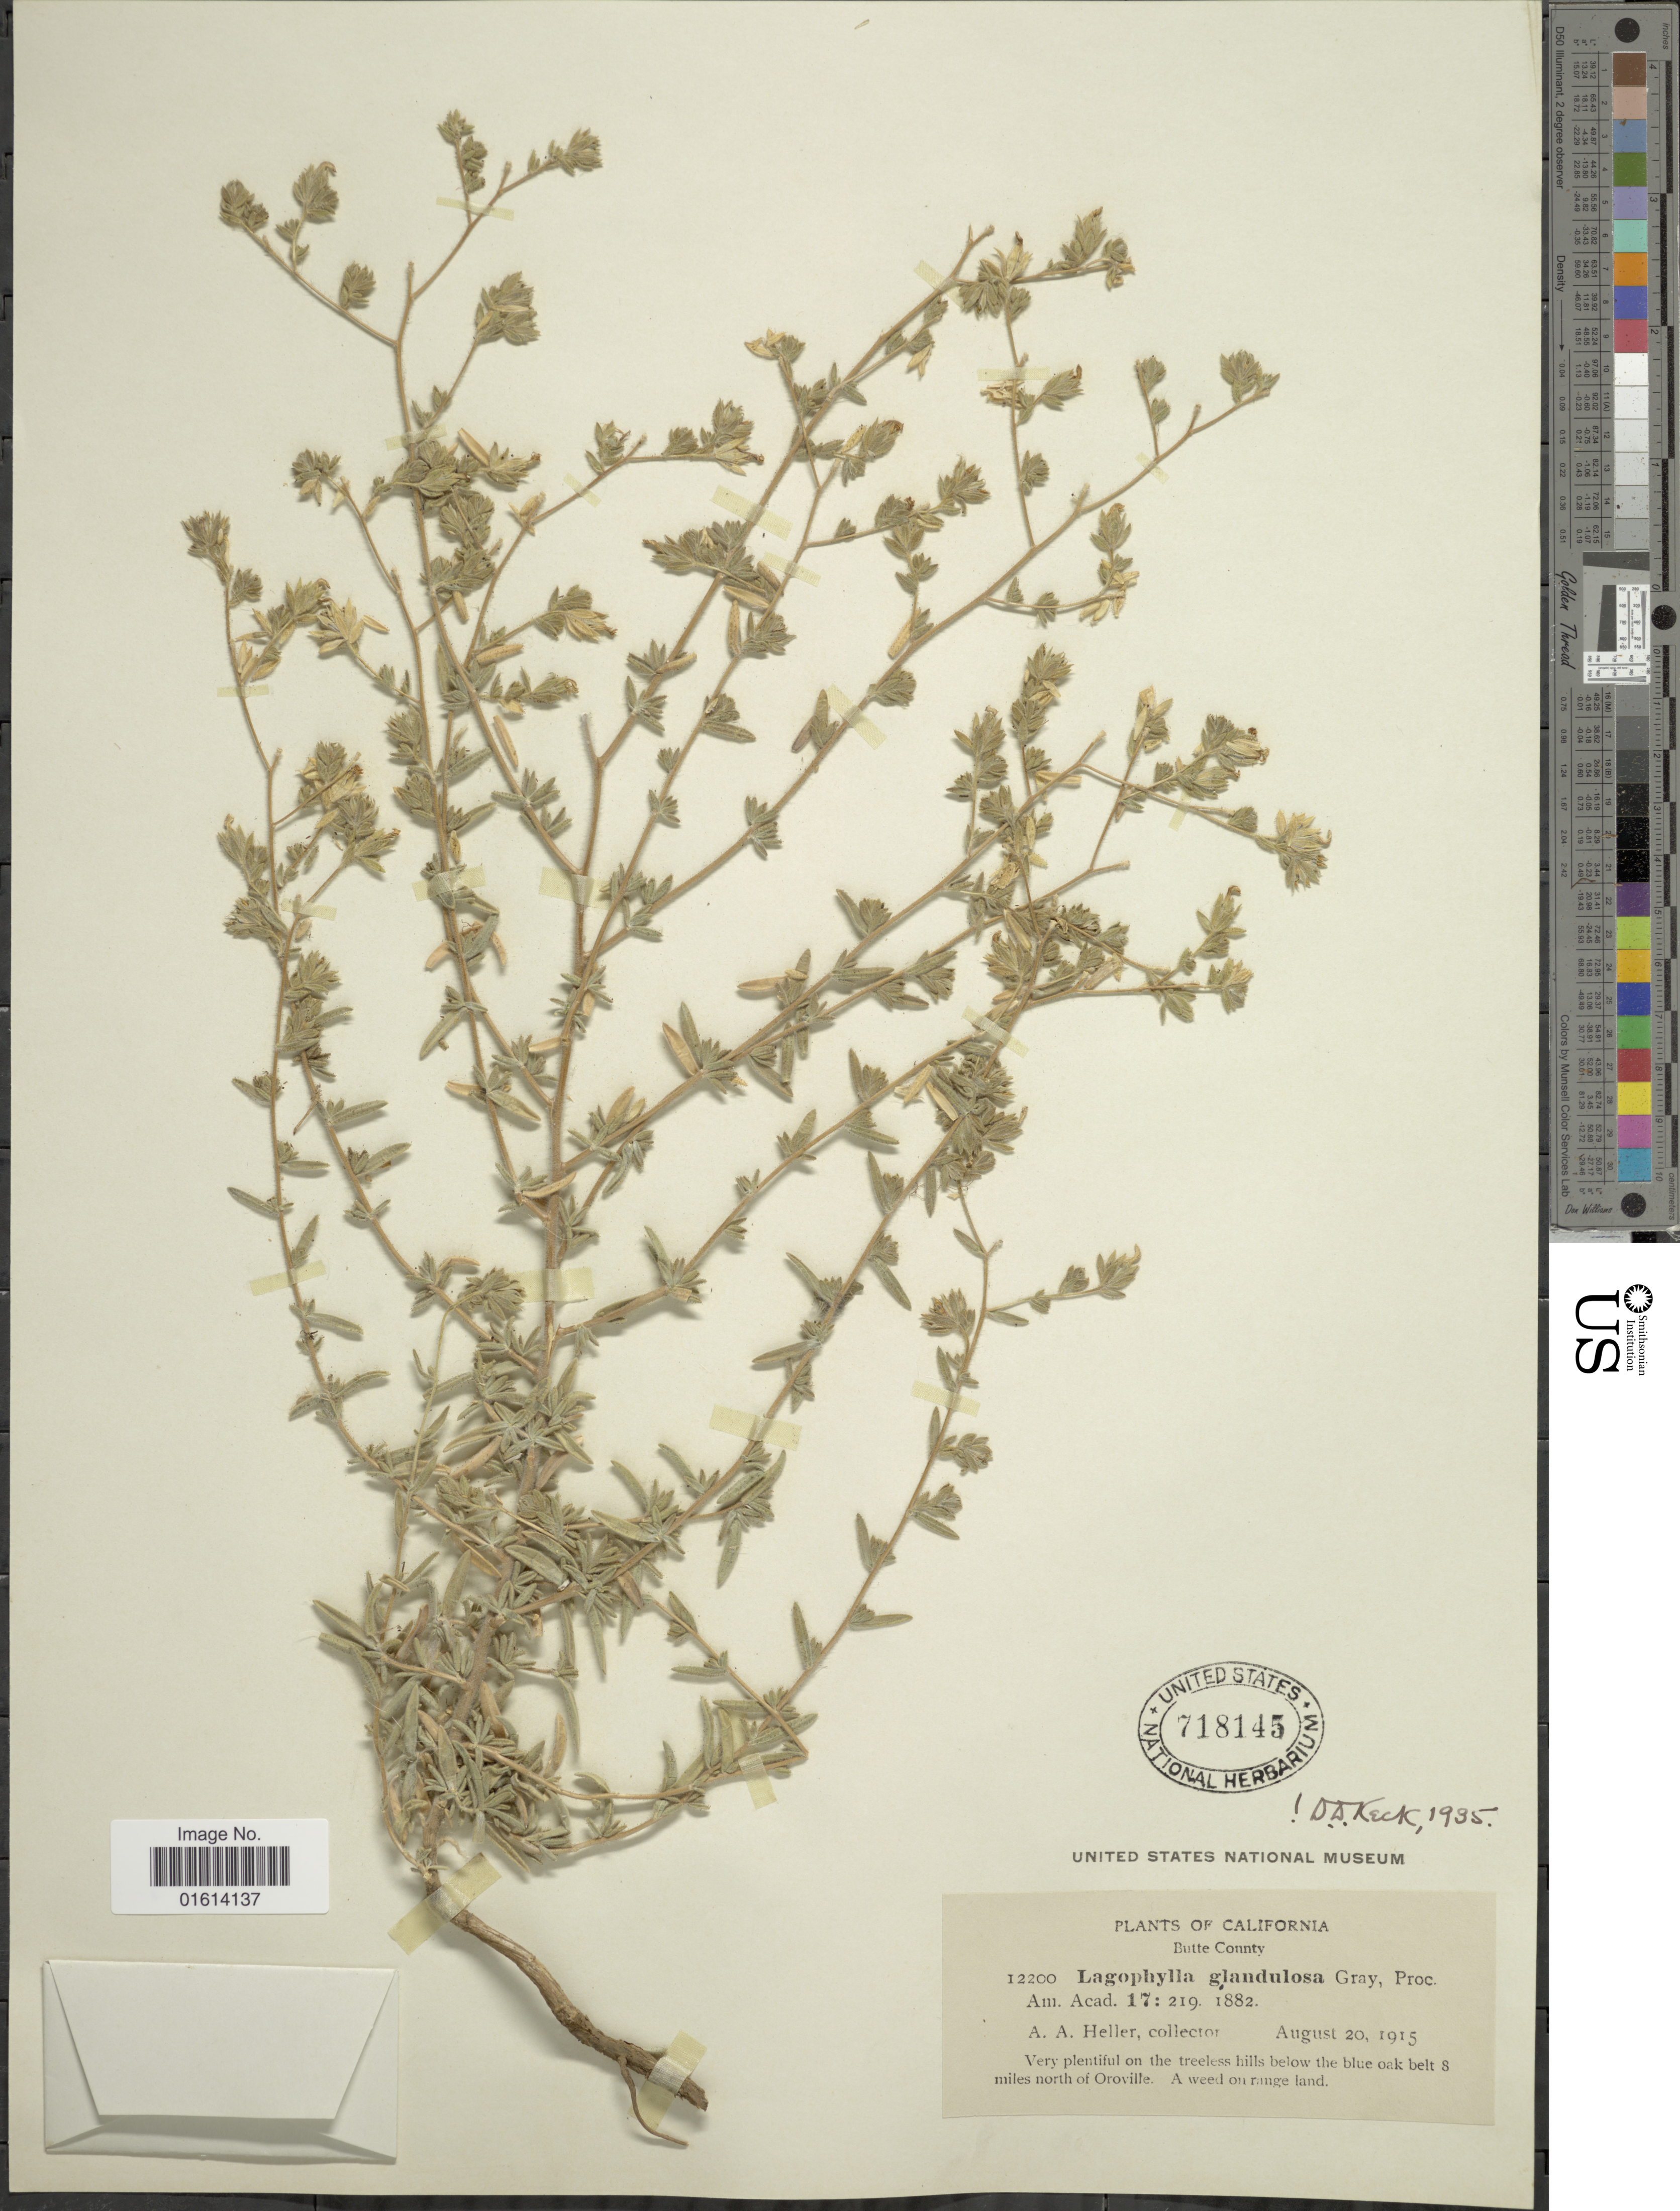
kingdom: Plantae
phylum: Tracheophyta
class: Magnoliopsida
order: Asterales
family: Asteraceae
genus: Lagophylla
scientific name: Lagophylla glandulosa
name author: A. Gray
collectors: A. A. Heller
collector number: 12200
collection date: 1915-08-20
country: United States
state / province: California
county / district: Butte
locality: Butte County, 8 miles north of Oroville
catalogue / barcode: US 718145